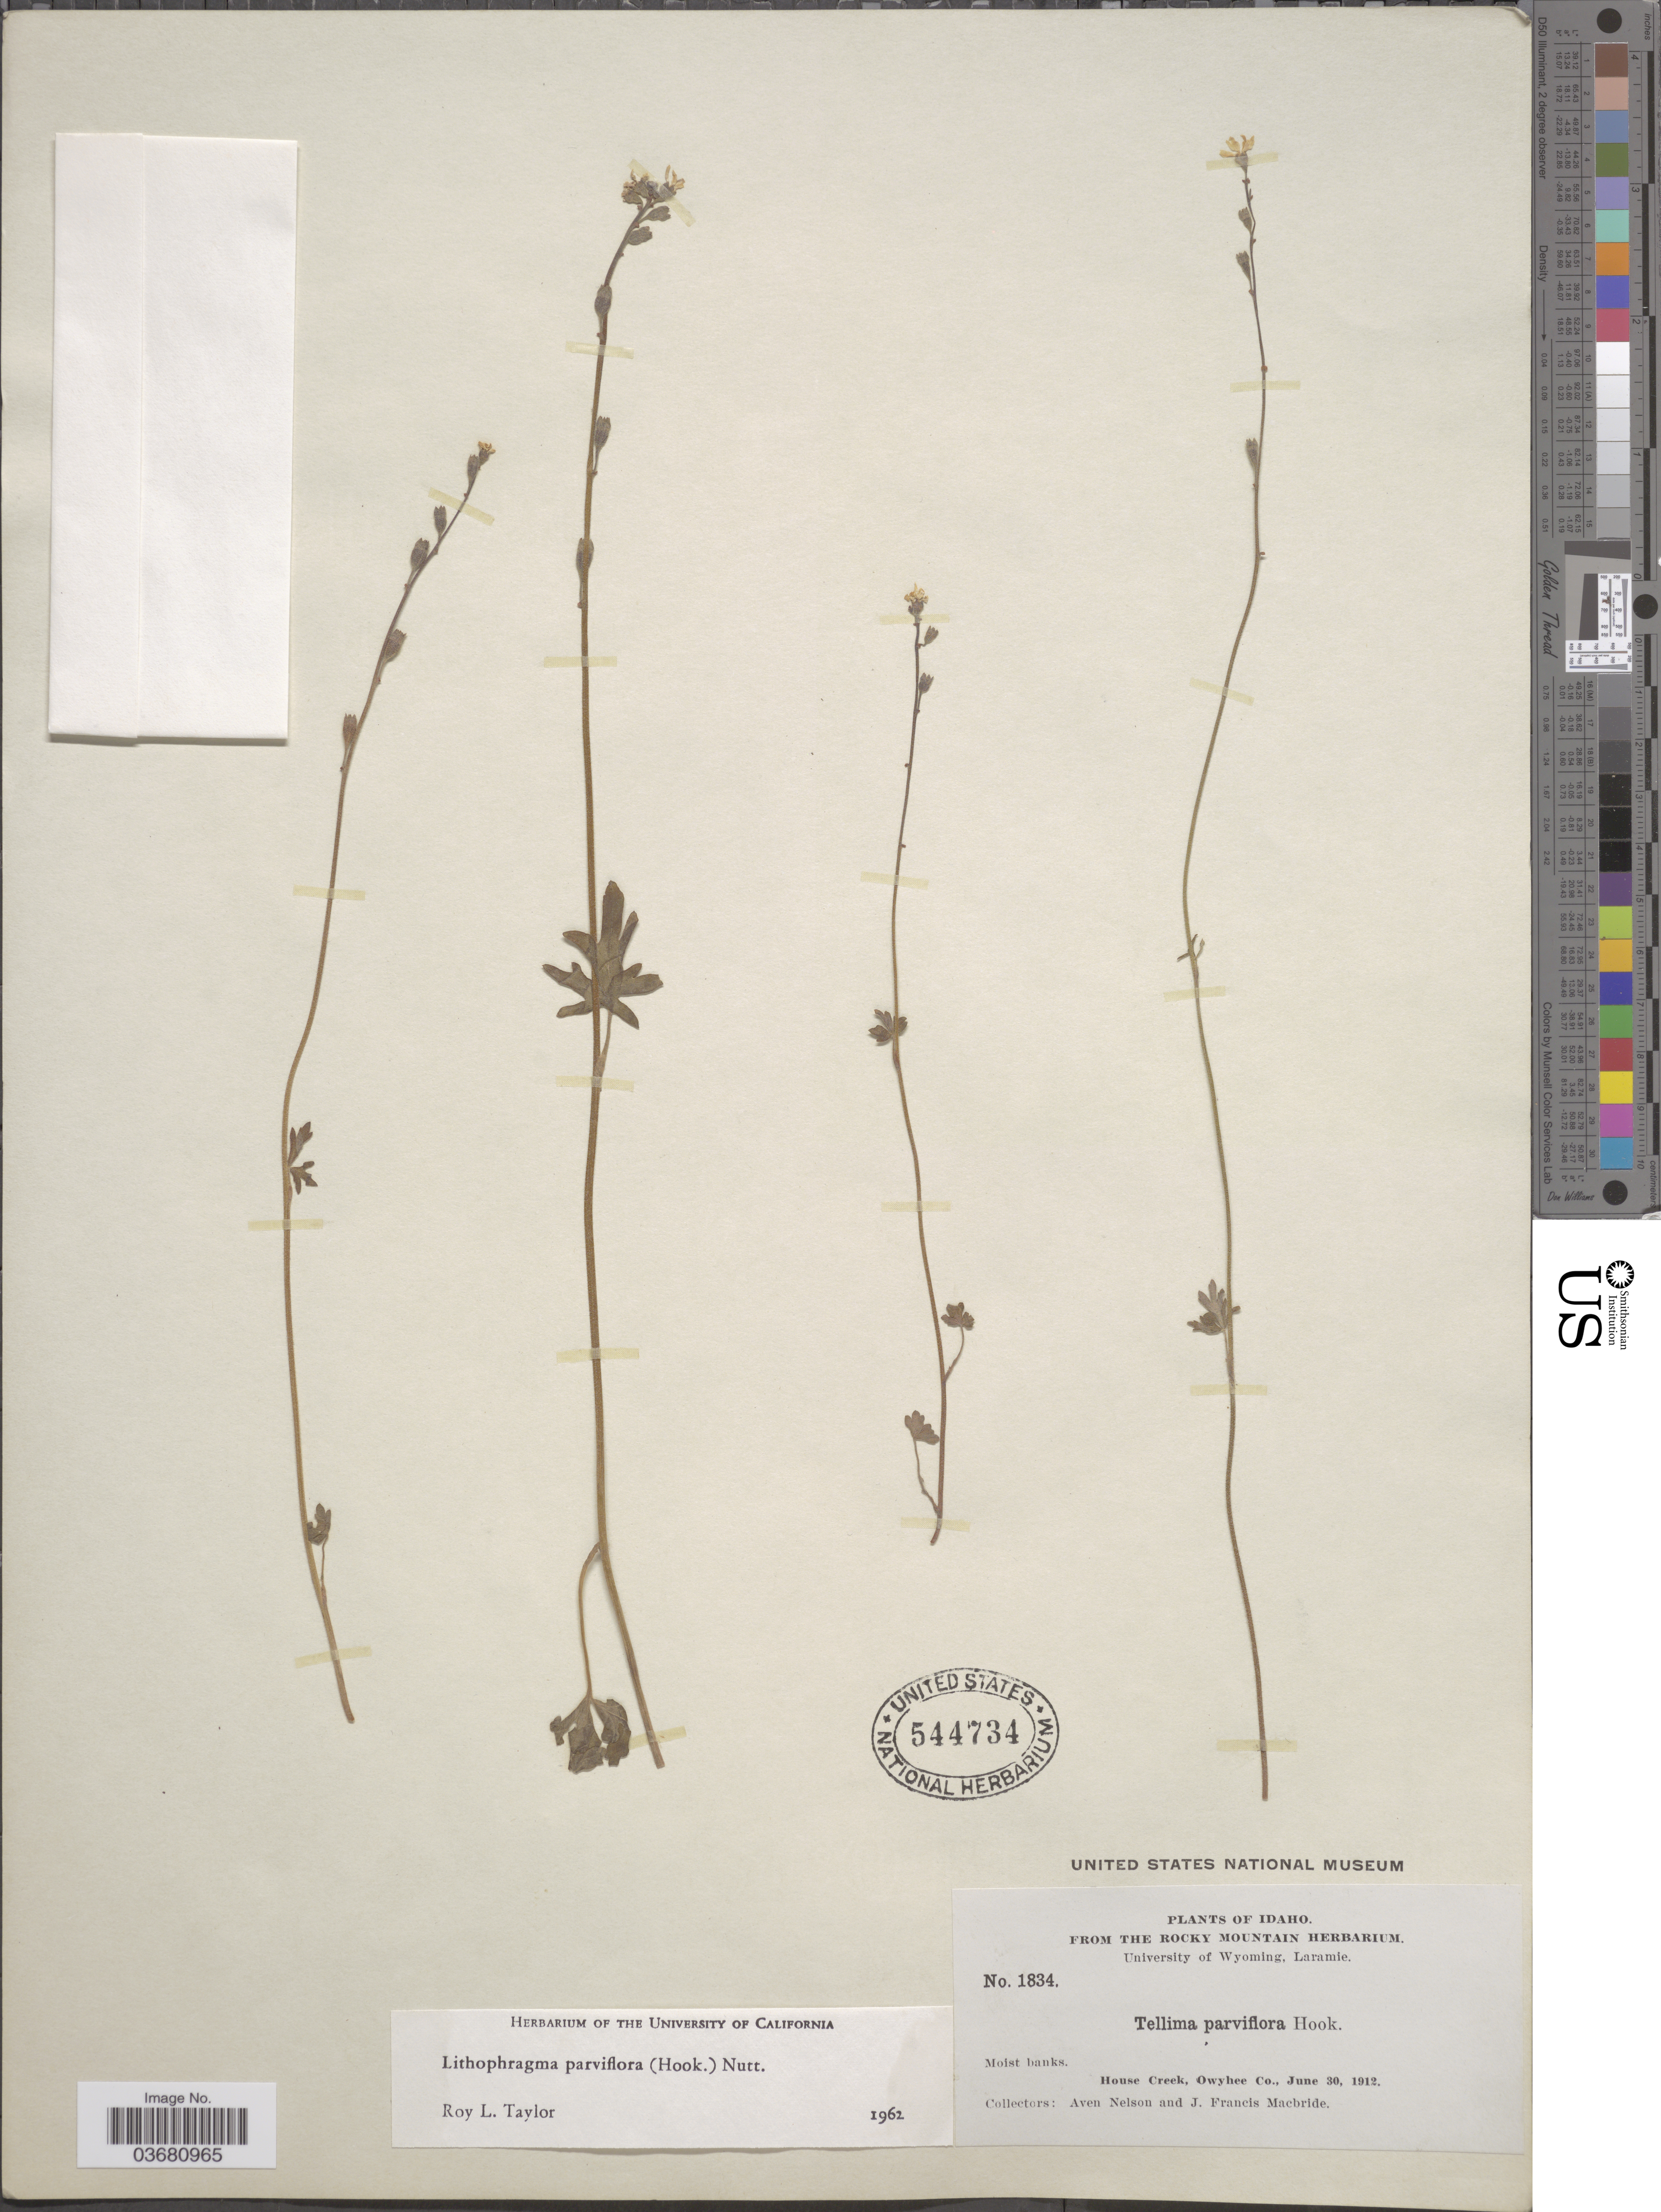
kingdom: Plantae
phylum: Tracheophyta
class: Magnoliopsida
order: Saxifragales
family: Saxifragaceae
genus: Lithophragma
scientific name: Lithophragma parviflorum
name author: (Hook.) Nutt.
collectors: A. Nelson & J. F. Macbride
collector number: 1834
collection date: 1912-06-30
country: United States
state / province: Idaho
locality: House Creek, Owyhee Co.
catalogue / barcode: US 544734